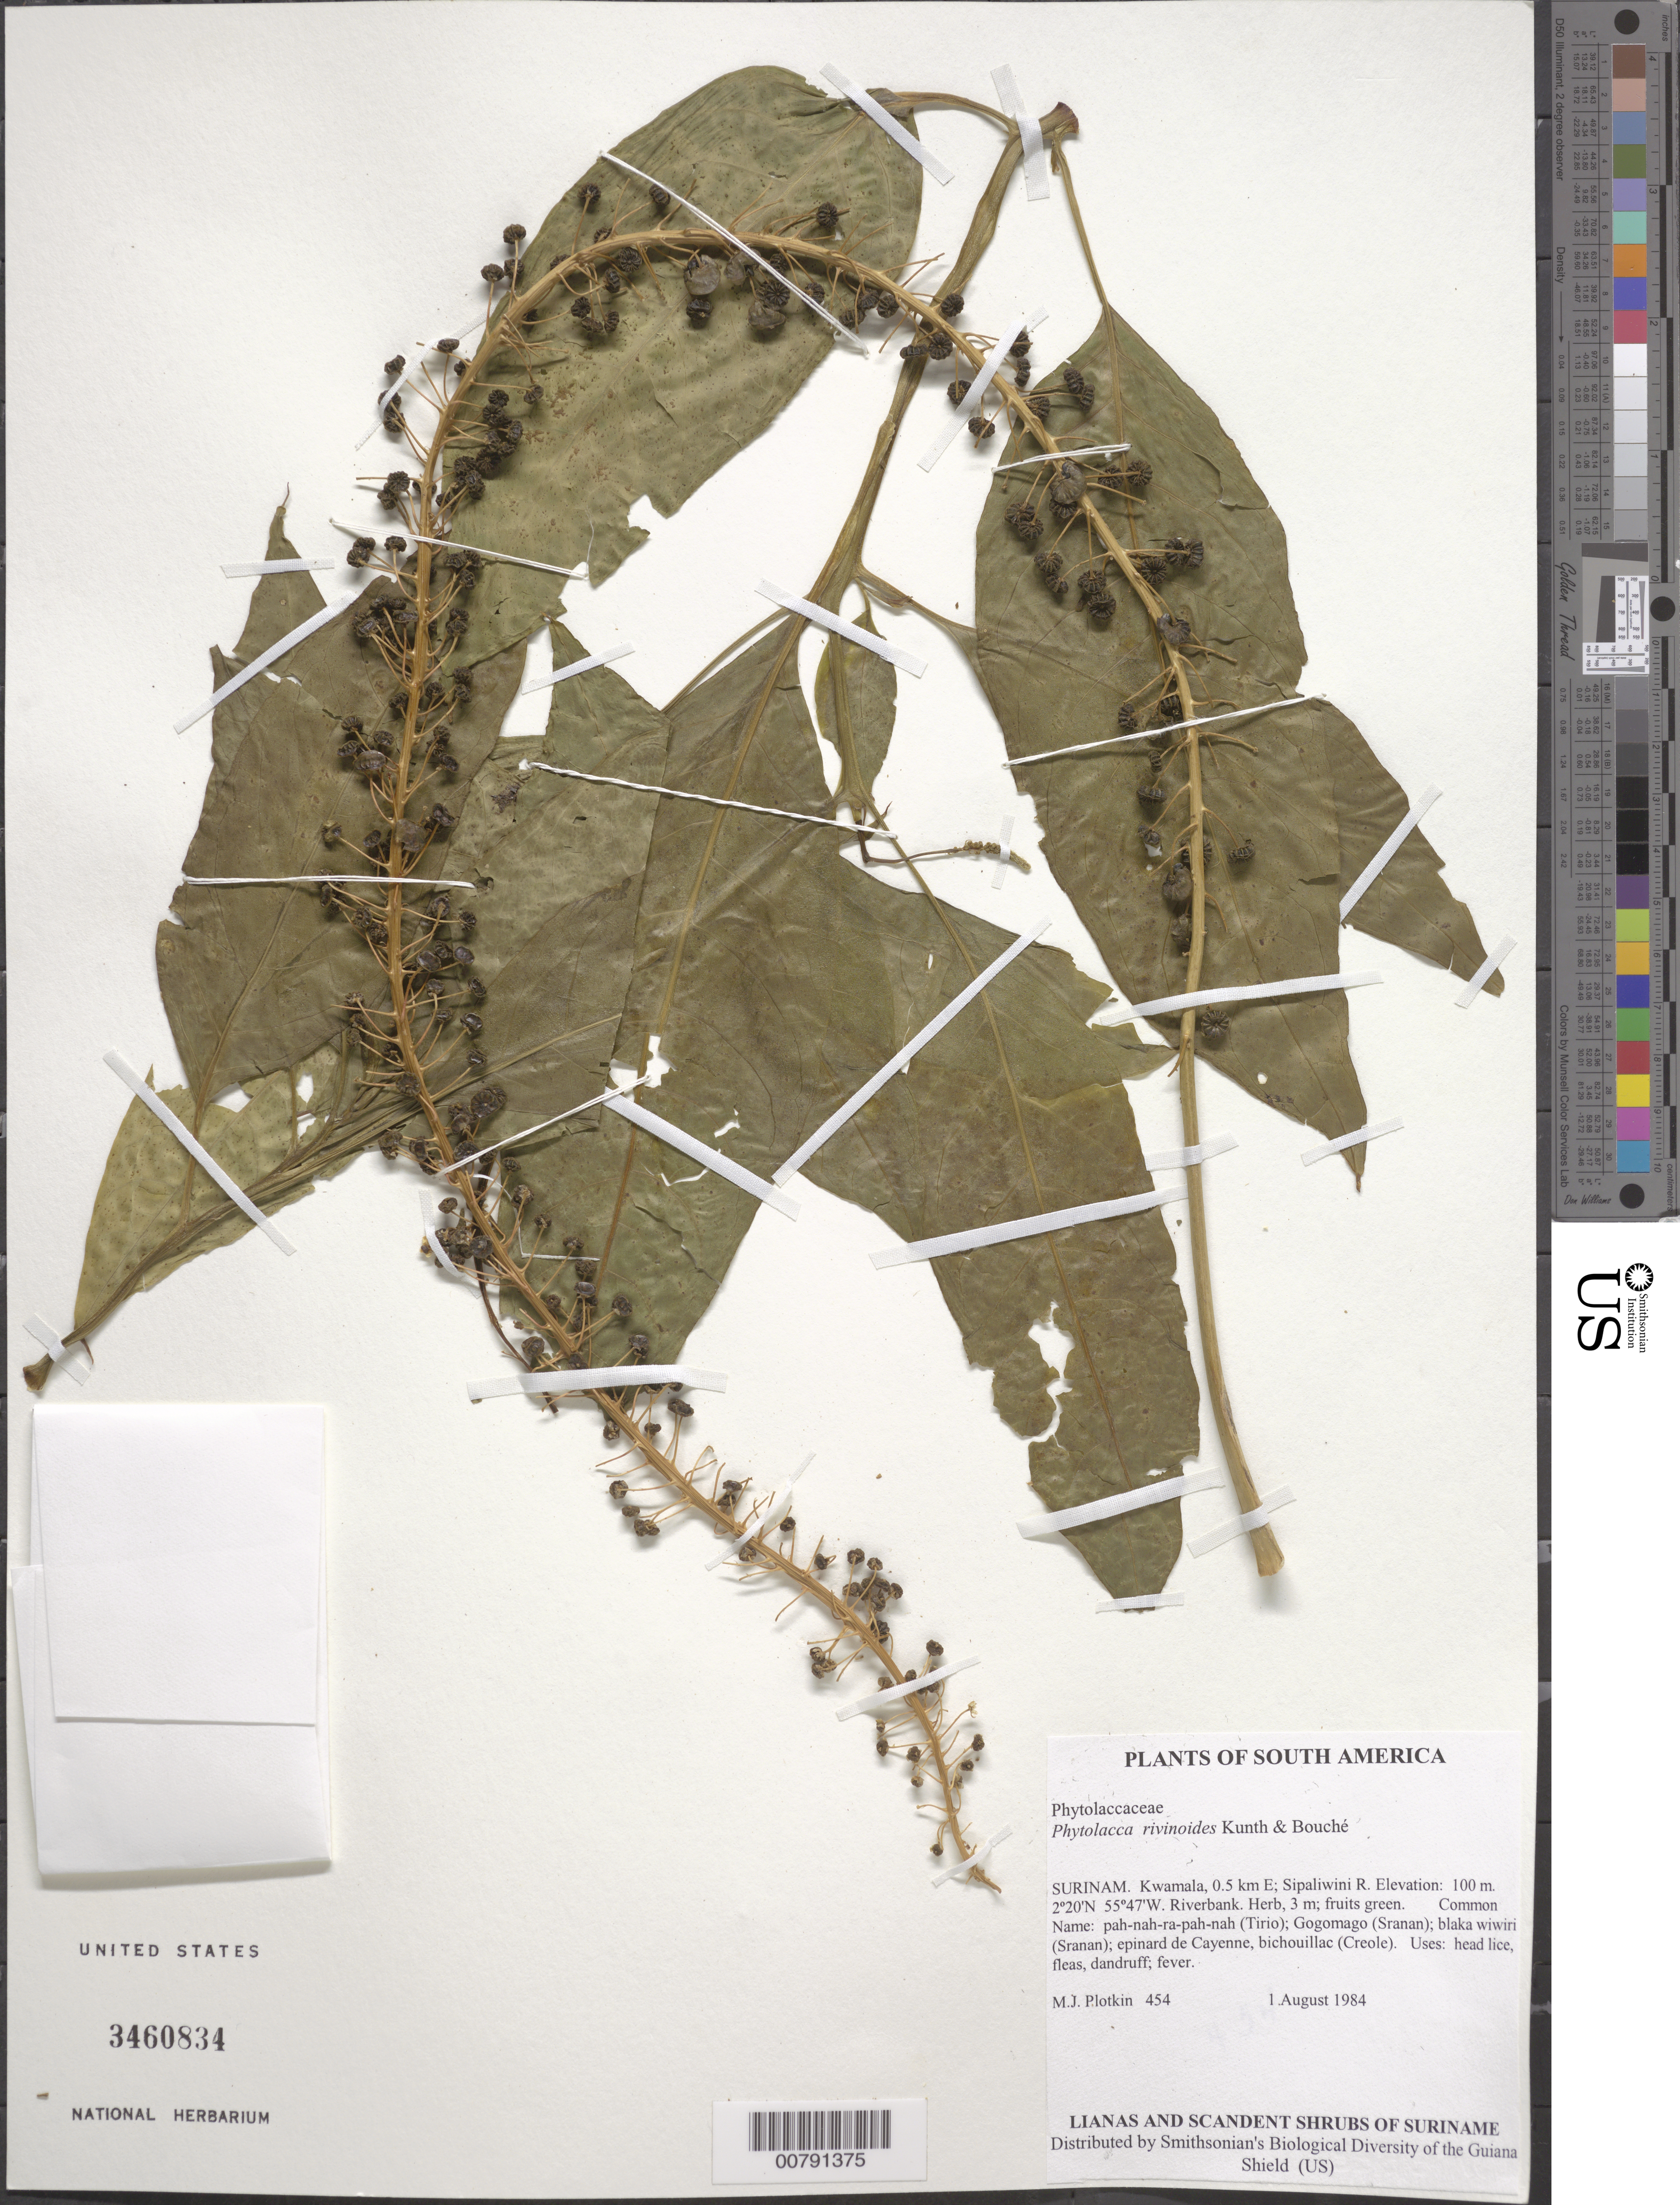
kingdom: Plantae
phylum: Tracheophyta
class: Magnoliopsida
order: Caryophyllales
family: Phytolaccaceae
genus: Phytolacca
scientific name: Phytolacca rivinoides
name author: Kunth & C.D. Bouché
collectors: M. Plotkin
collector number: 454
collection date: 1984-08-01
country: Suriname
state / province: Sipaliwini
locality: Surinam. Kwamala, 0.5 km E; Sipaliwini R. Riverbank.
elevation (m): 100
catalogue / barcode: US 3460834